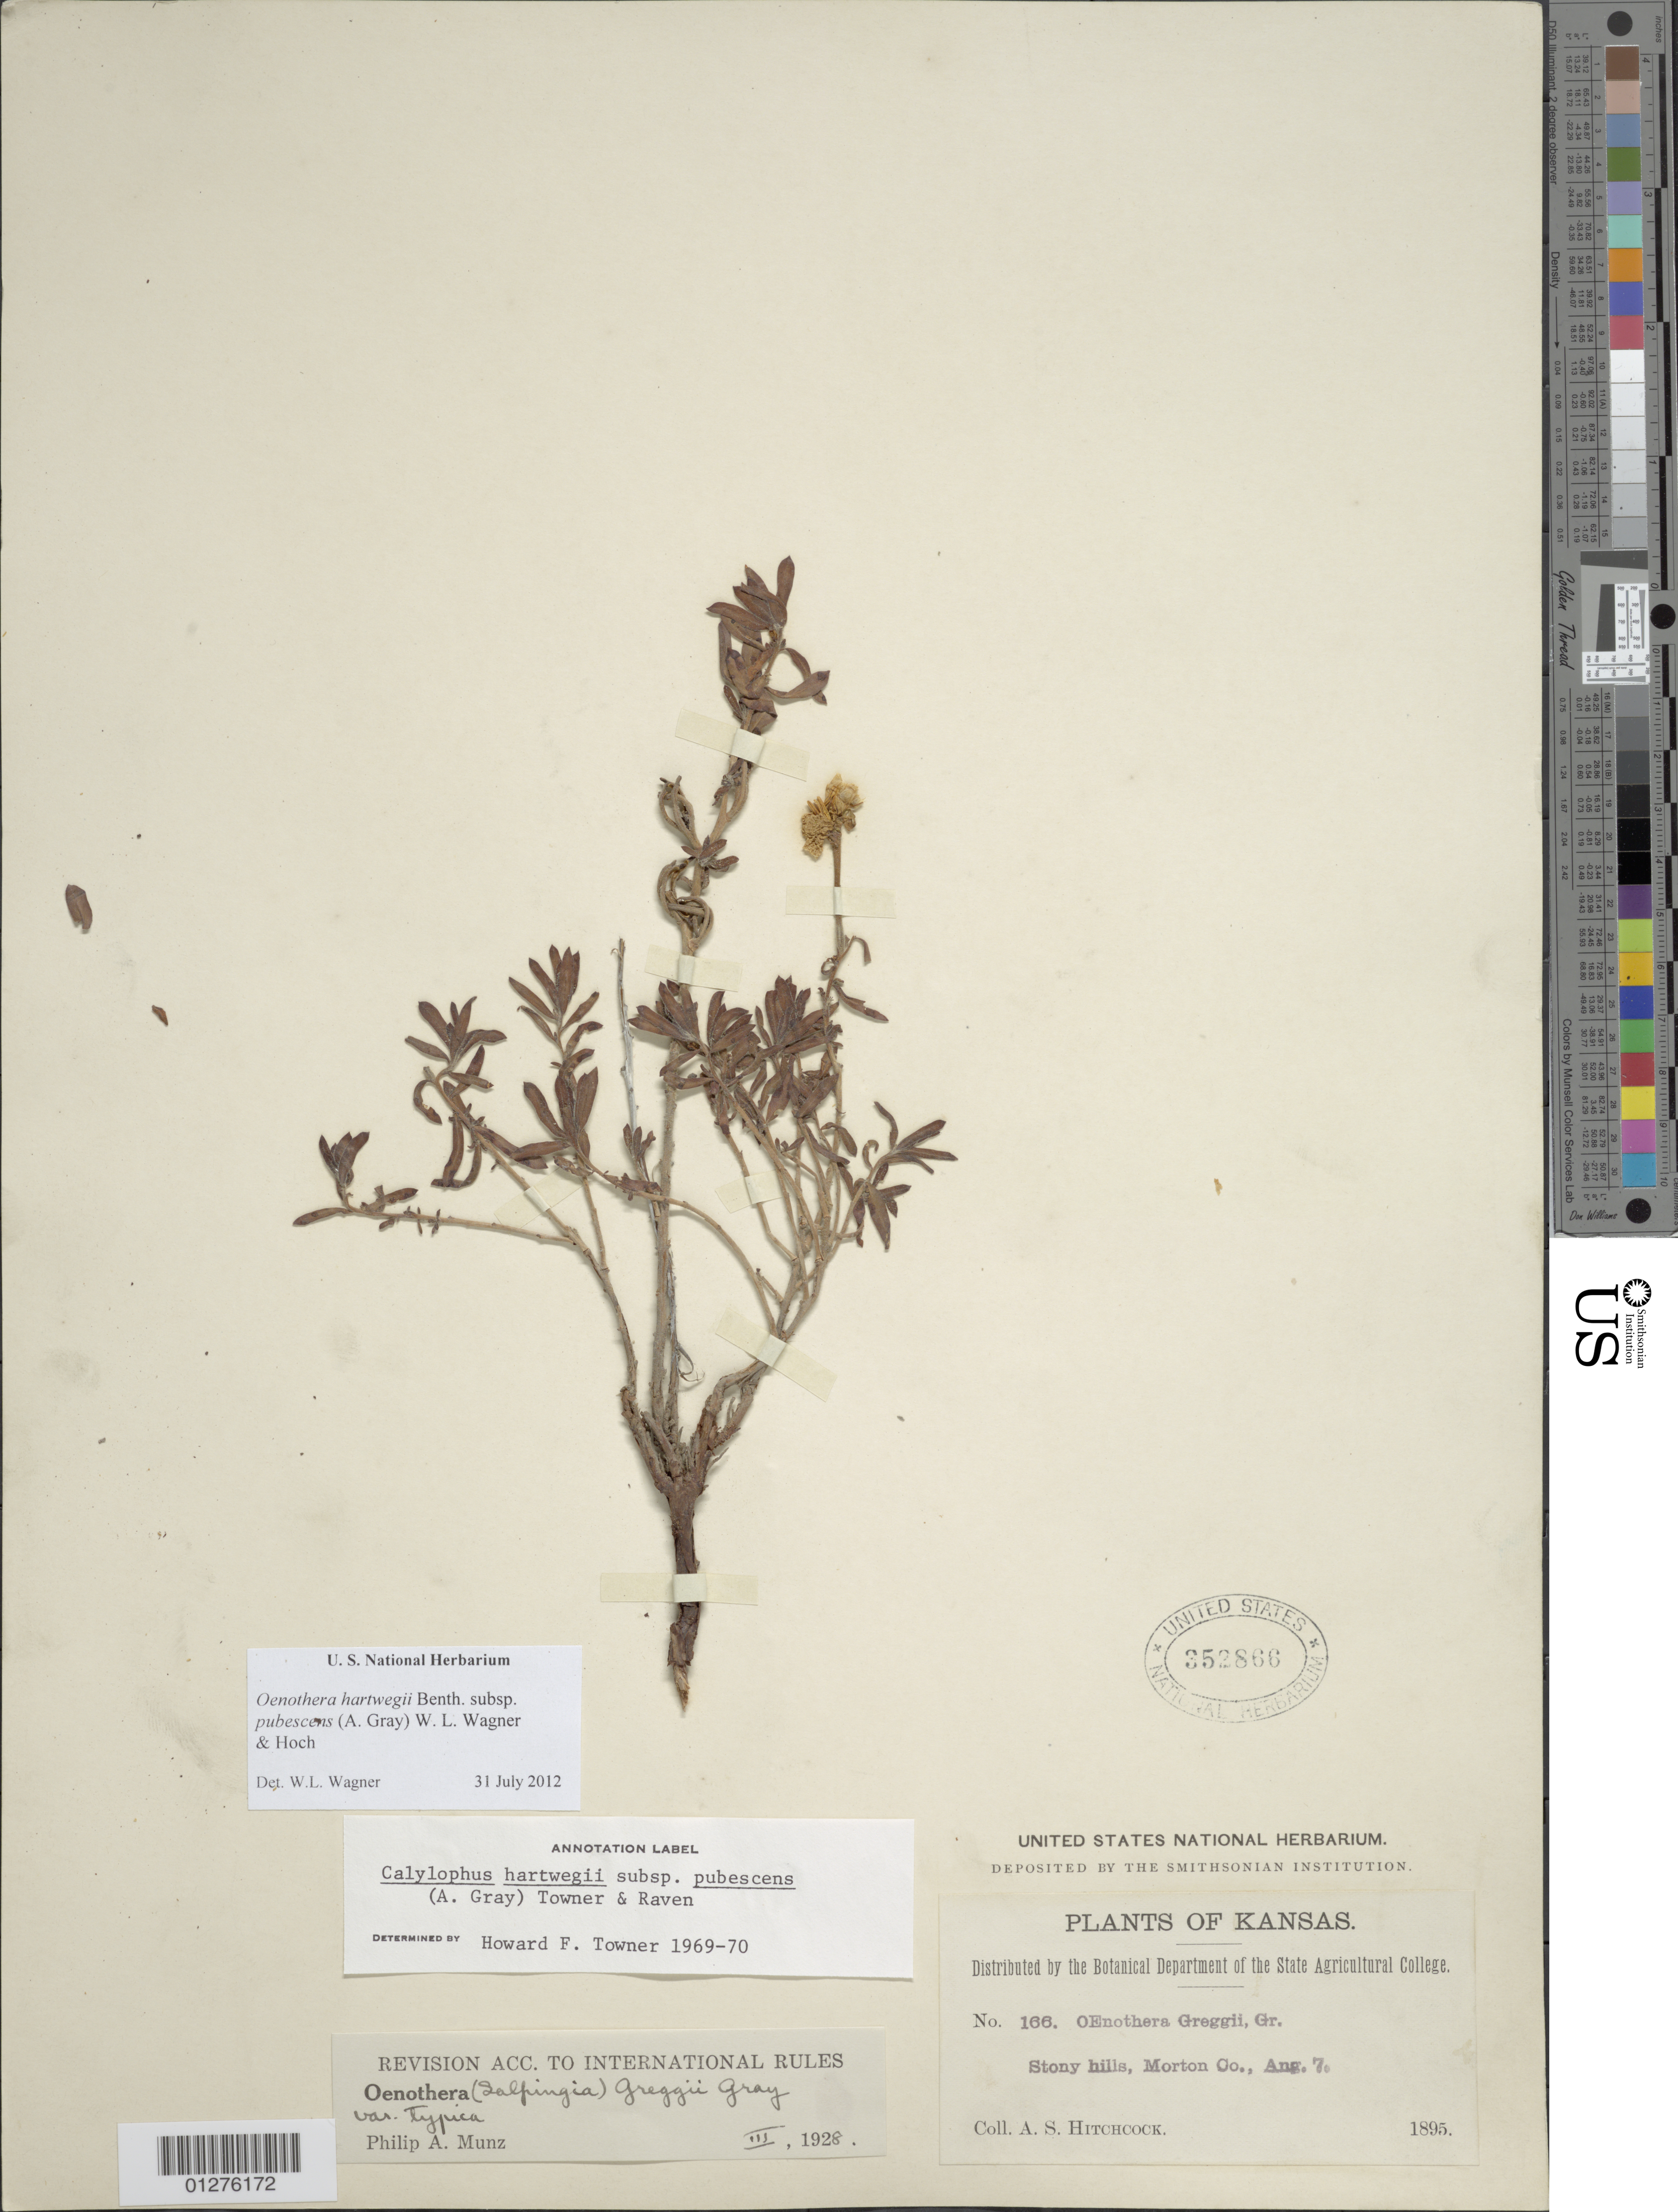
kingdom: Plantae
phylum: Tracheophyta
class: Magnoliopsida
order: Myrtales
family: Onagraceae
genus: Oenothera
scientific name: Oenothera hartwegii subsp. pubescens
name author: (A. Gray) W.L. Wagner & Hoch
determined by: Wagner, W. L., (BOT), Smithsonian Institution - National Museum of Natural History (UNITED STATES)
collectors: A. S. Hitchcock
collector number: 166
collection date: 1895-08-07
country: United States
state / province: Kansas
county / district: Morton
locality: Stone hills.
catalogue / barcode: US 352866